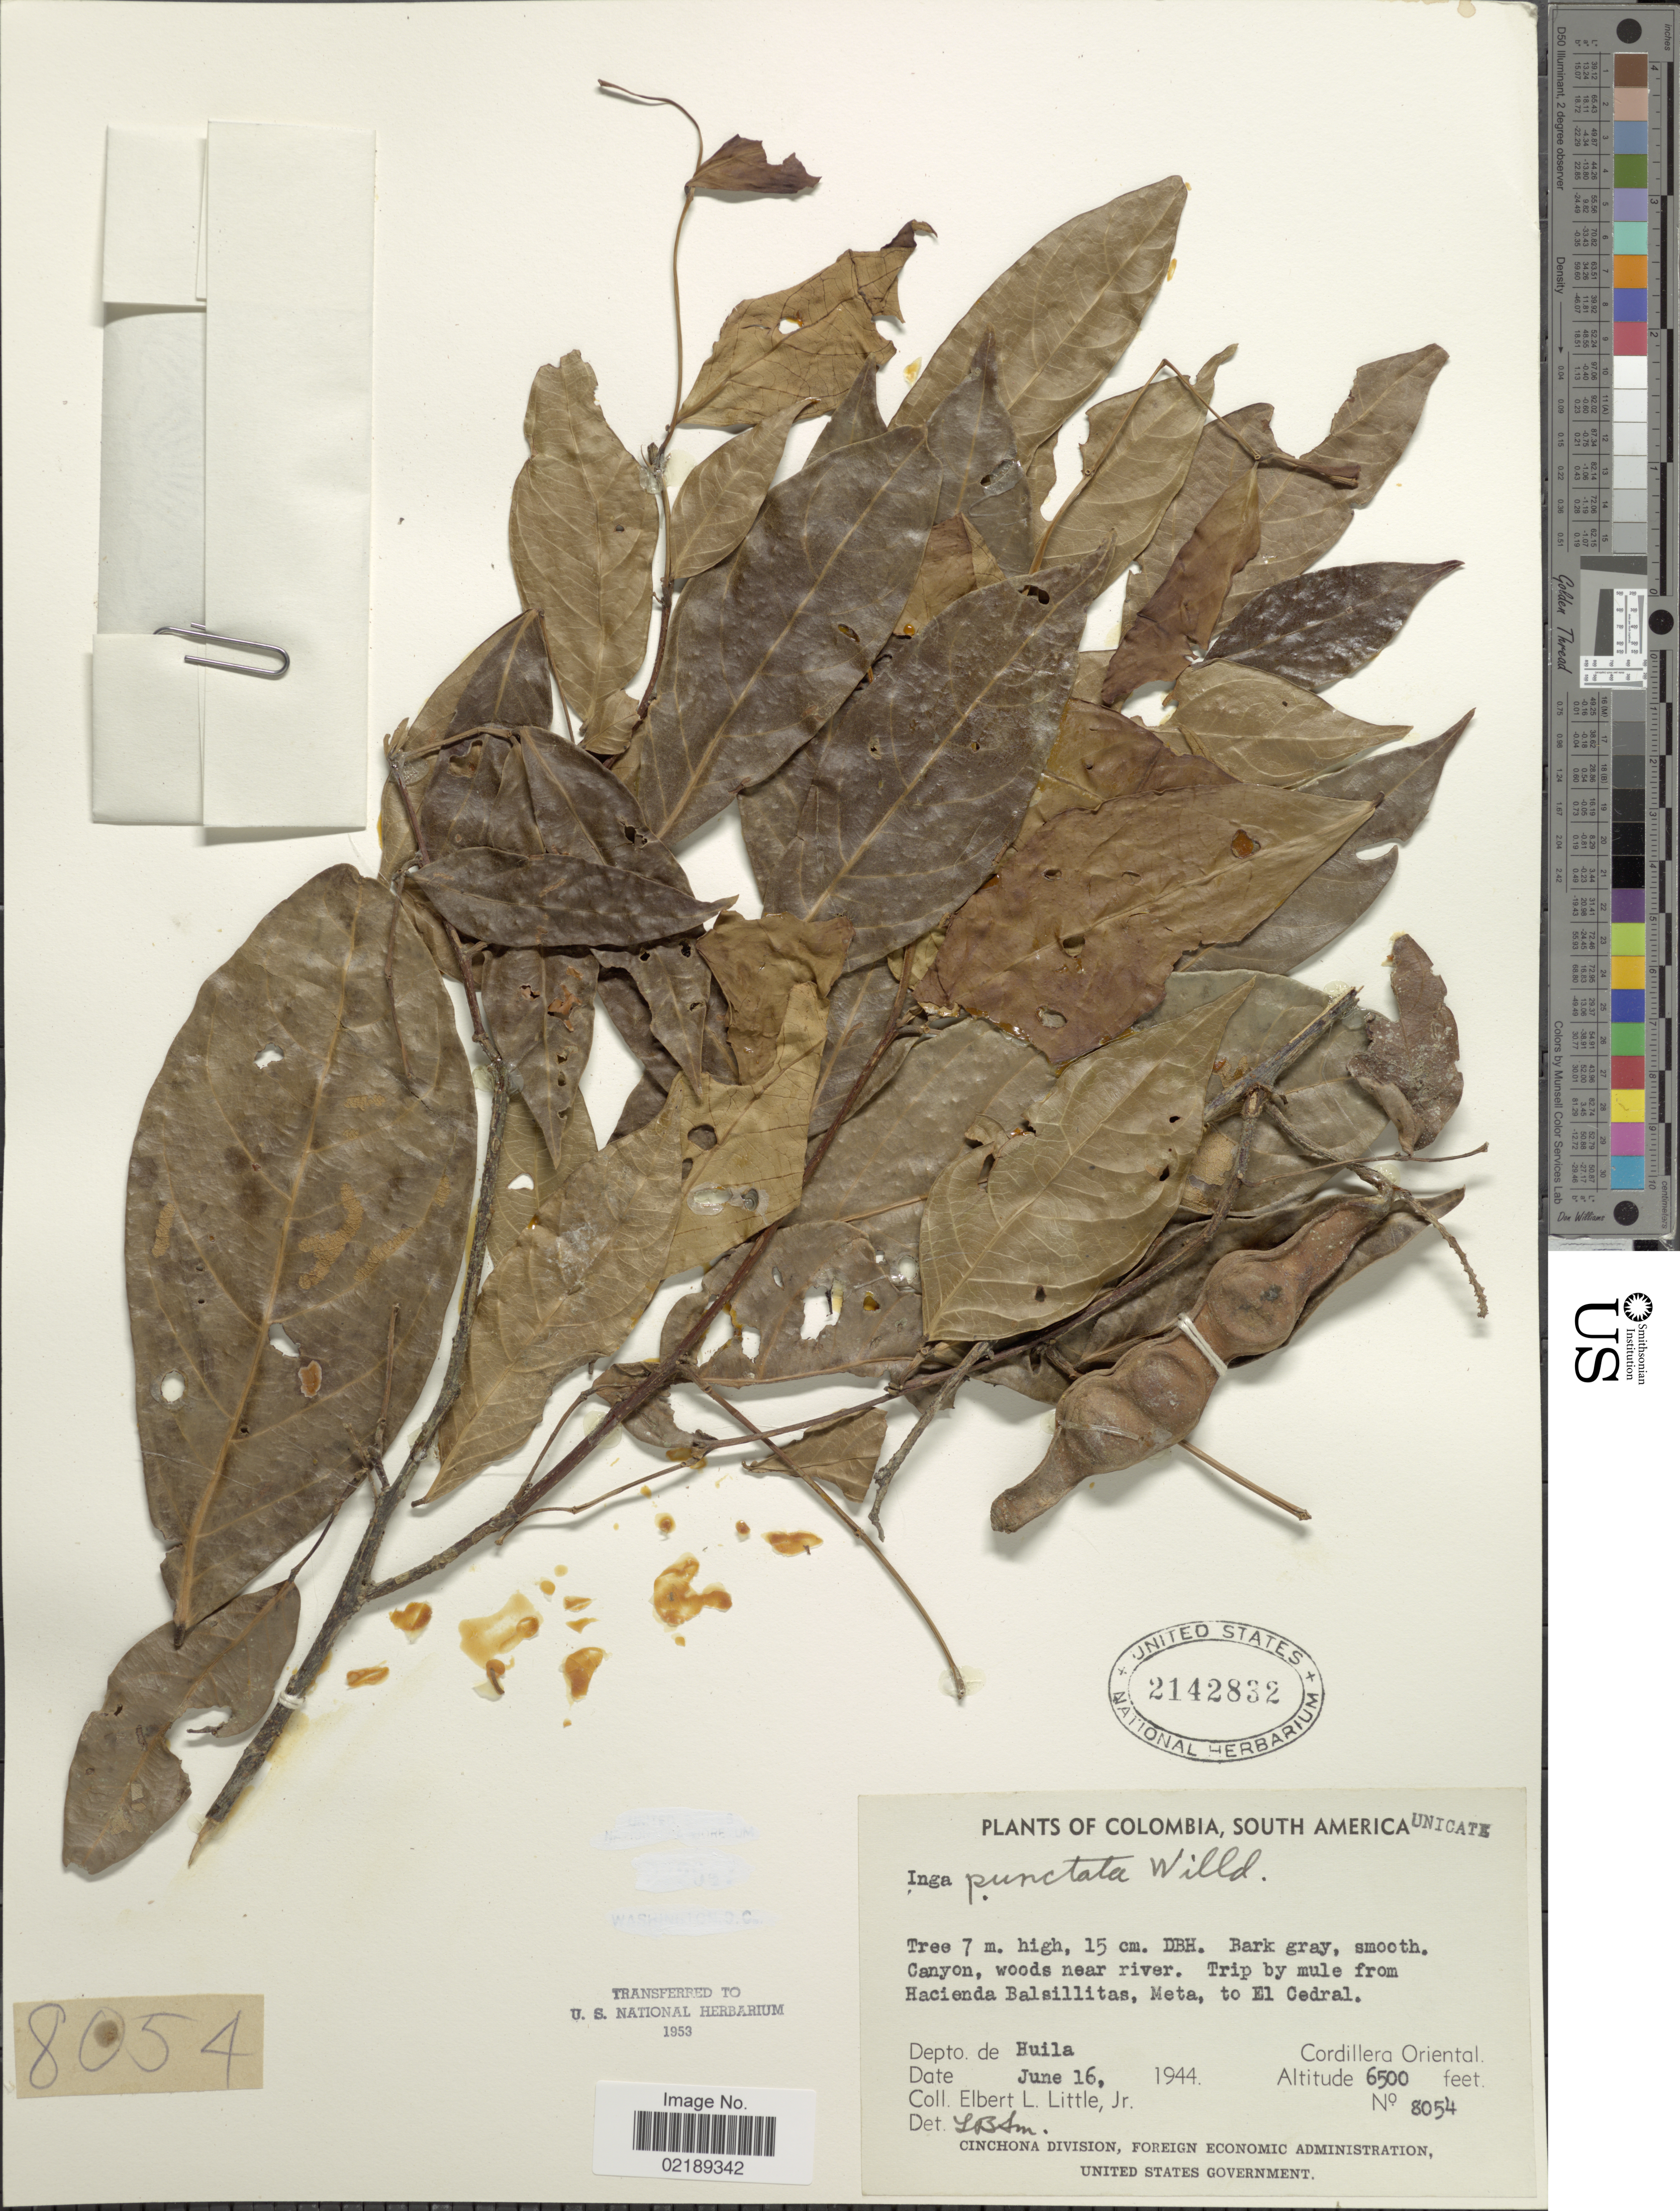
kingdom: Plantae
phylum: Tracheophyta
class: Magnoliopsida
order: Fabales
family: Fabaceae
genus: Inga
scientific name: Inga punctata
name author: Willd.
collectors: E. L. Little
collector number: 8054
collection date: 1944-06-16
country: Colombia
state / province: Huila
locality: Canyon, woods near river, trip by mule from Hacienda Balsillitas, Meta, to El Cedral, Cordillera Oriental.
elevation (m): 1981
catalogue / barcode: US 2142832